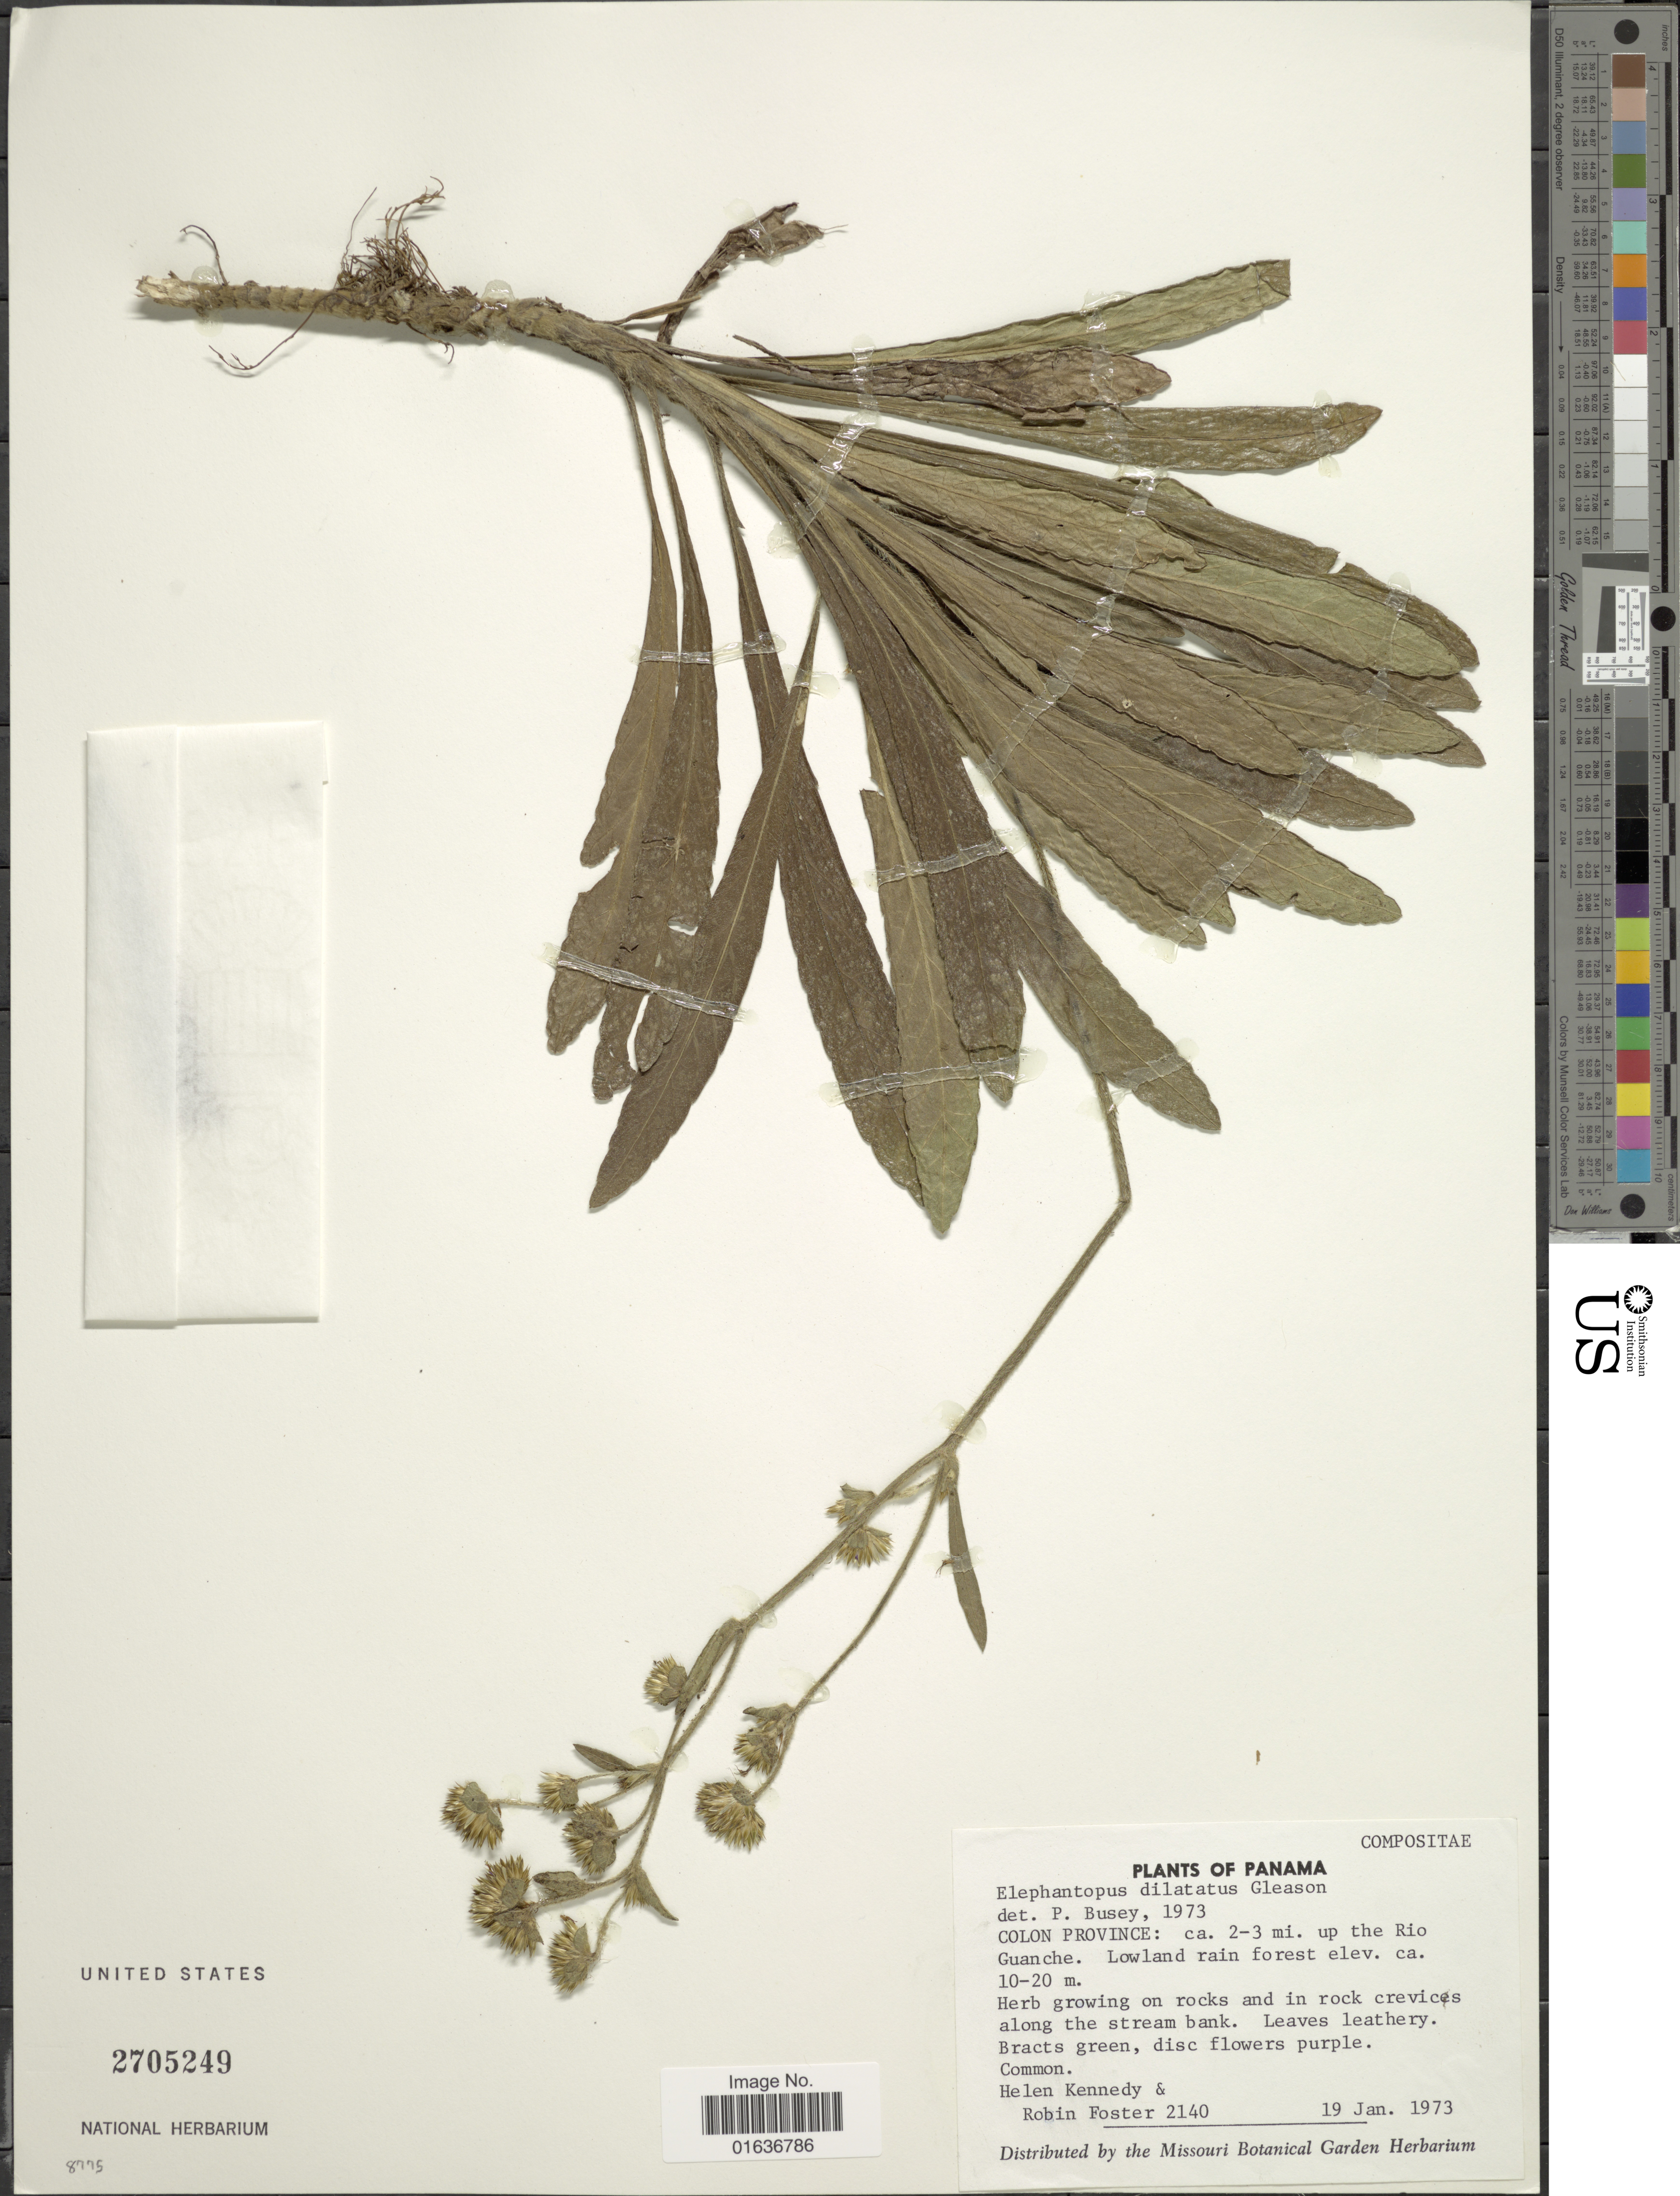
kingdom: Plantae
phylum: Tracheophyta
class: Magnoliopsida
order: Asterales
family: Asteraceae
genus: Elephantopus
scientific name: Elephantopus dilatatus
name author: Gleason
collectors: H. Kennedy & R. B. Foster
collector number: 2140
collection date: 1973-01-19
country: Panama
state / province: Colón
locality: Ca. 2-3 mi. up the Rio Guanche. Lowland rain forest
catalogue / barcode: US 2705249